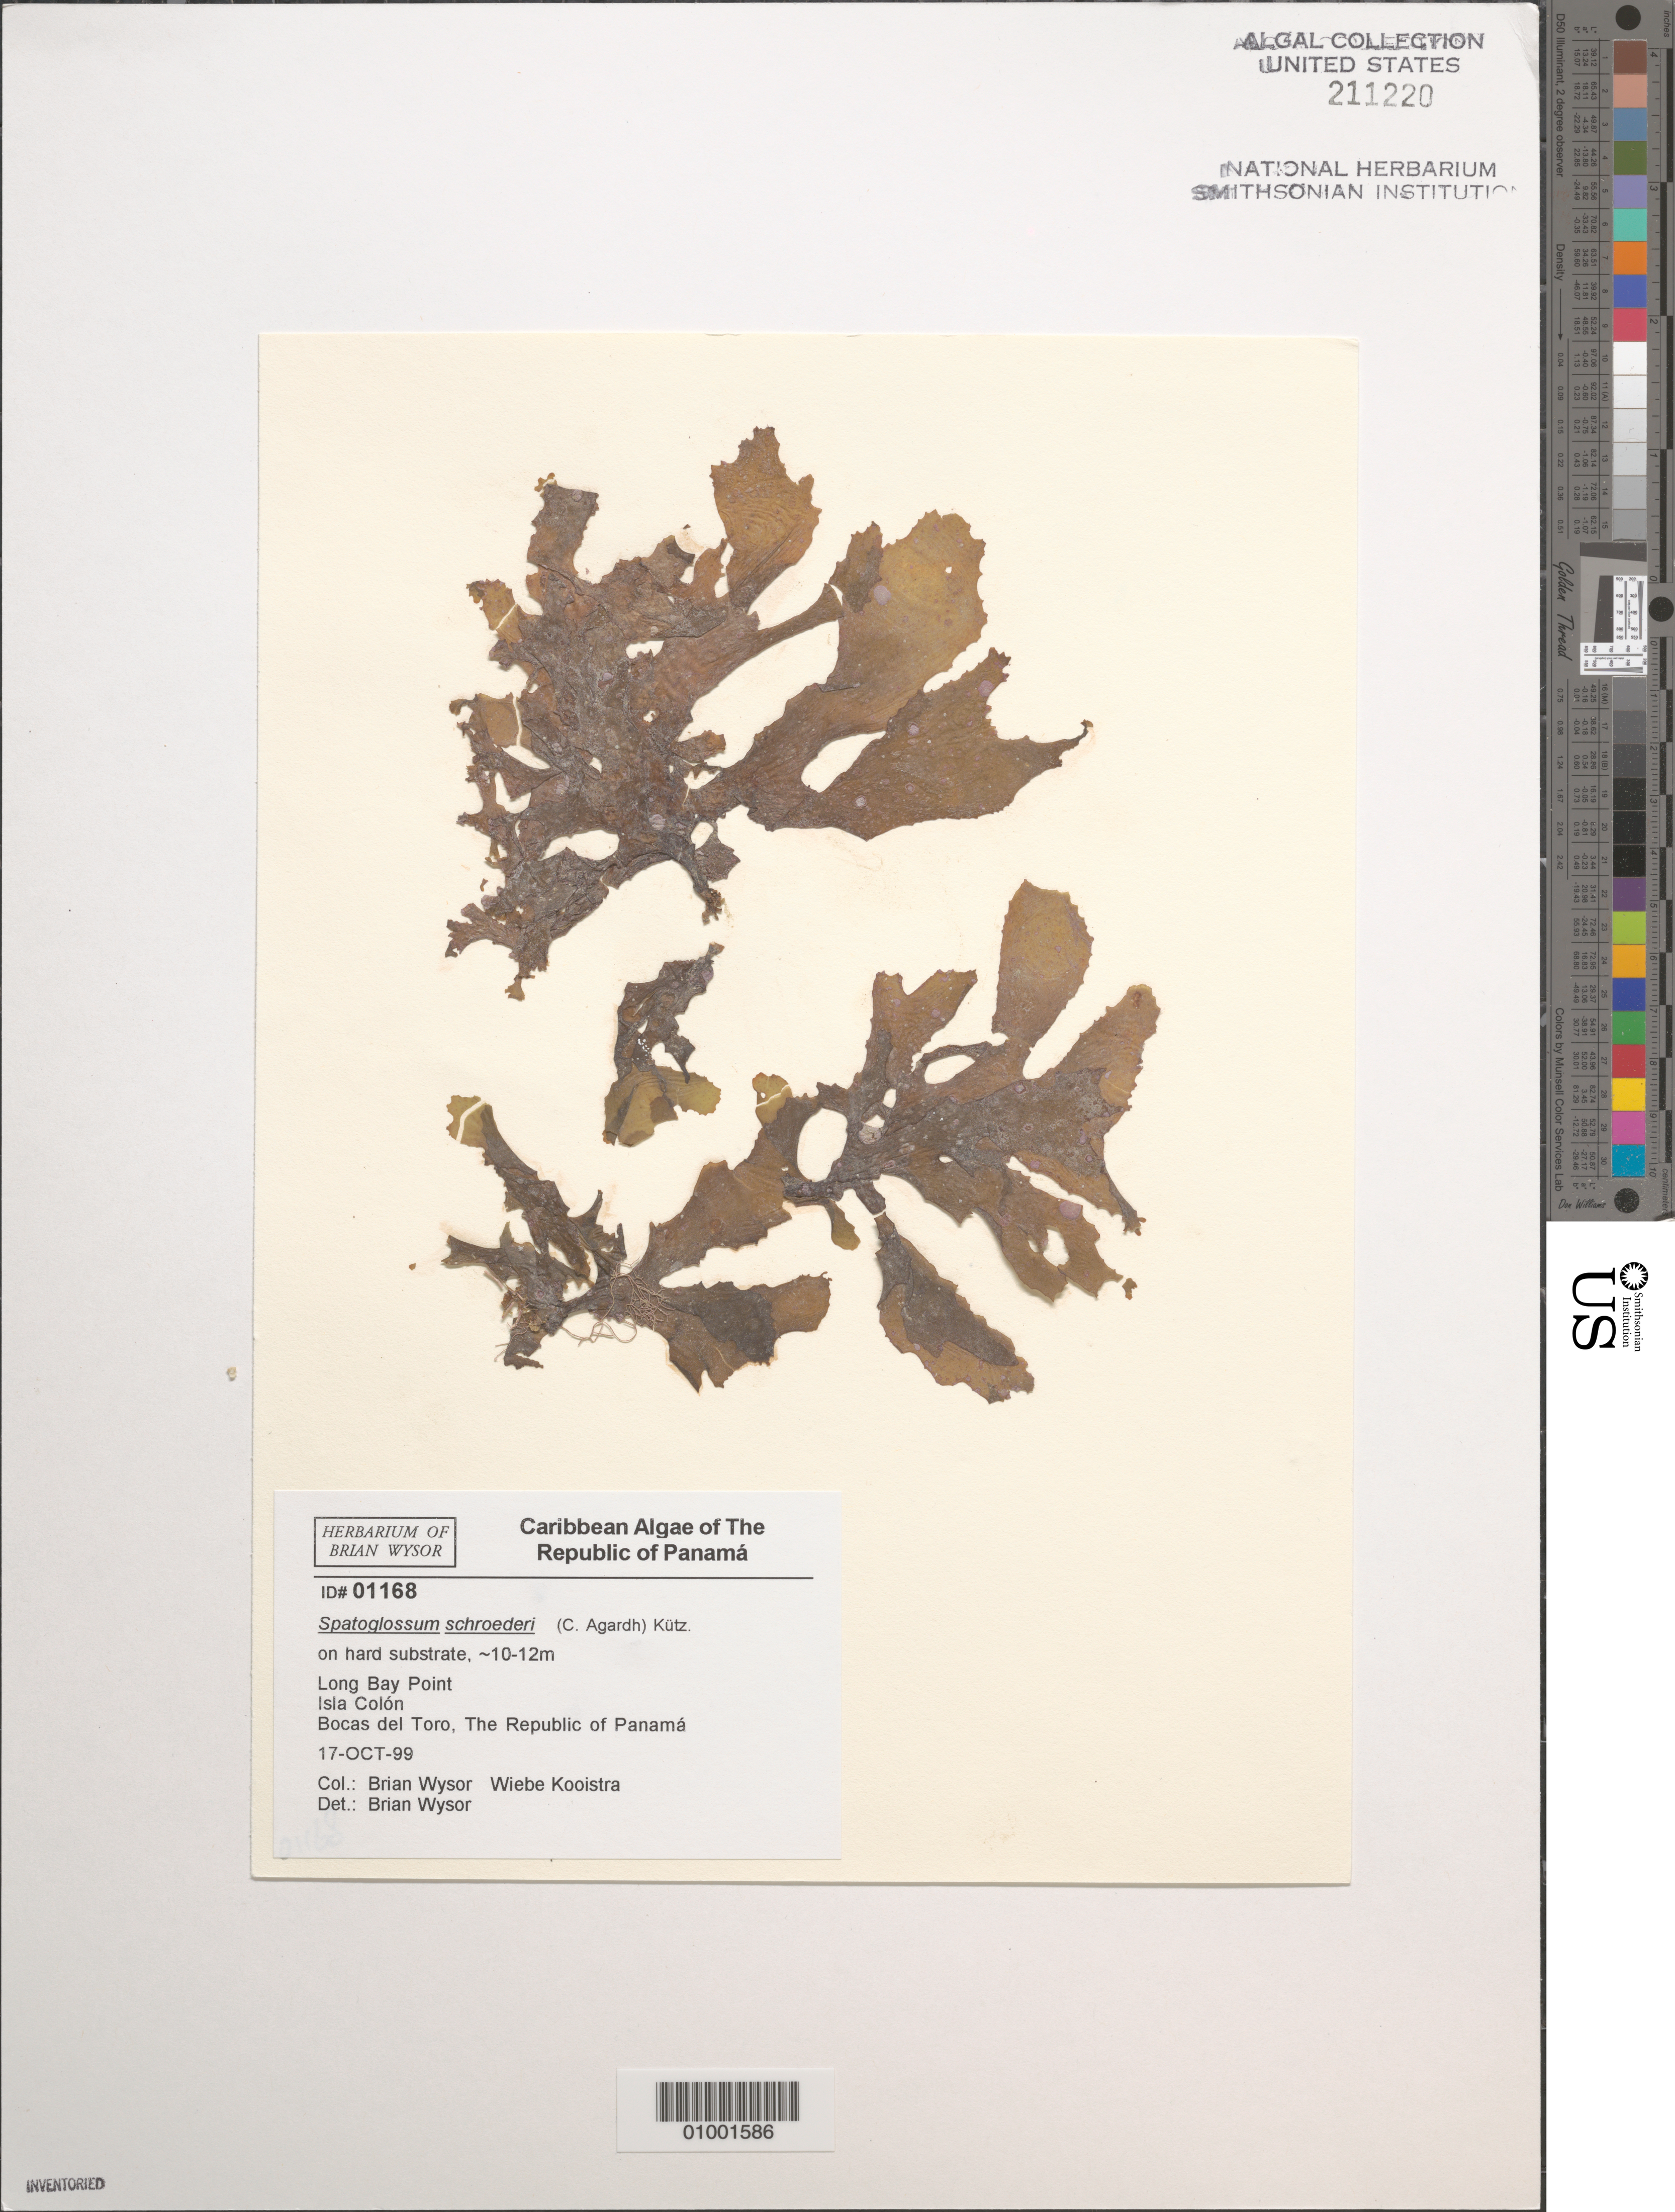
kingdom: Chromista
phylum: Ochrophyta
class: Phaeophyceae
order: Dictyotales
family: Dictyotaceae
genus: Spatoglossum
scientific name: Spatoglossum schroederi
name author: (C. Agardh) Kütz.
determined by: Wysor, B.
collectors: B. Wysor & W. Kooistra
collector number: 01168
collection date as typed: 17 Oct 1999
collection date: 1999-10-17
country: Panama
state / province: Bocas del Toro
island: Colón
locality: Long Bay Point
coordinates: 9 24' 00" N, 82 13' 39" W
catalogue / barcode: US 211220